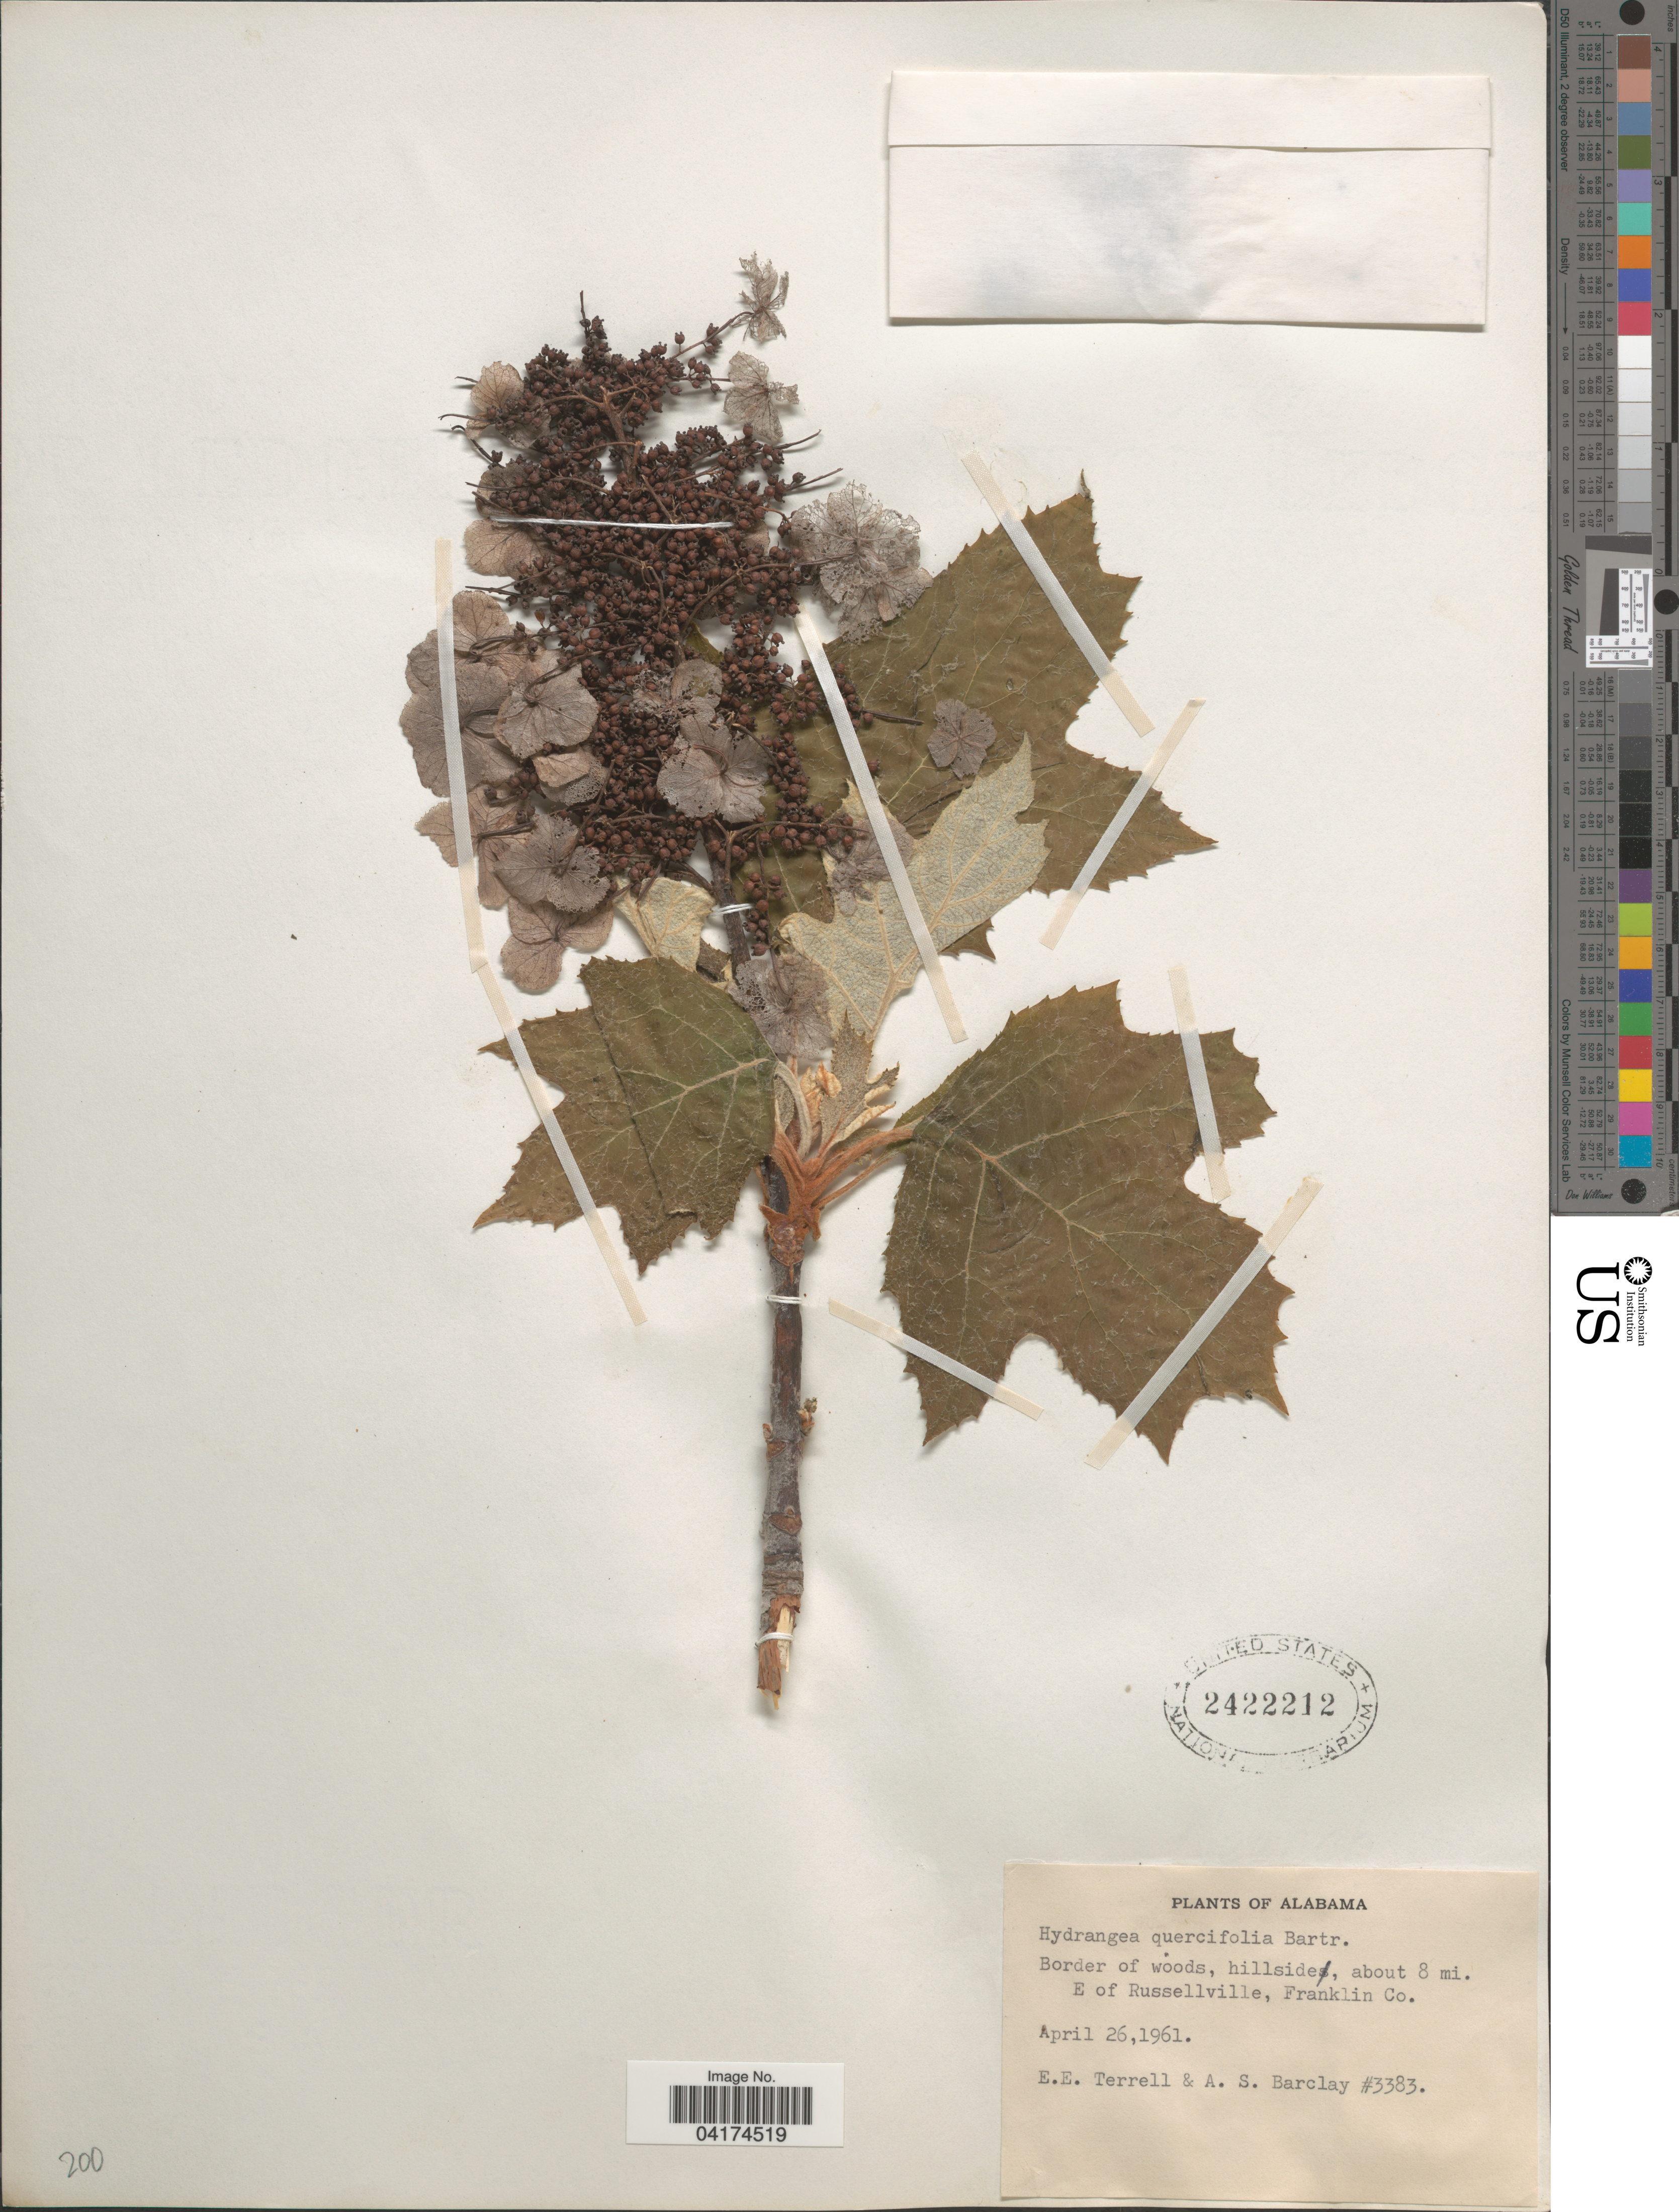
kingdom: Plantae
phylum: Tracheophyta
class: Magnoliopsida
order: Cornales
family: Hydrangeaceae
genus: Hydrangea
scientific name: Hydrangea quercifolia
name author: W. Bartram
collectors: E. E. Terrell & A. S. Barclay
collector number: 3383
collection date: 1961-04-26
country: United States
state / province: Alabama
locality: Border of woods, hillside, about 8 mi. E of Russellville, Franklin Co.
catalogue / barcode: US 2422212